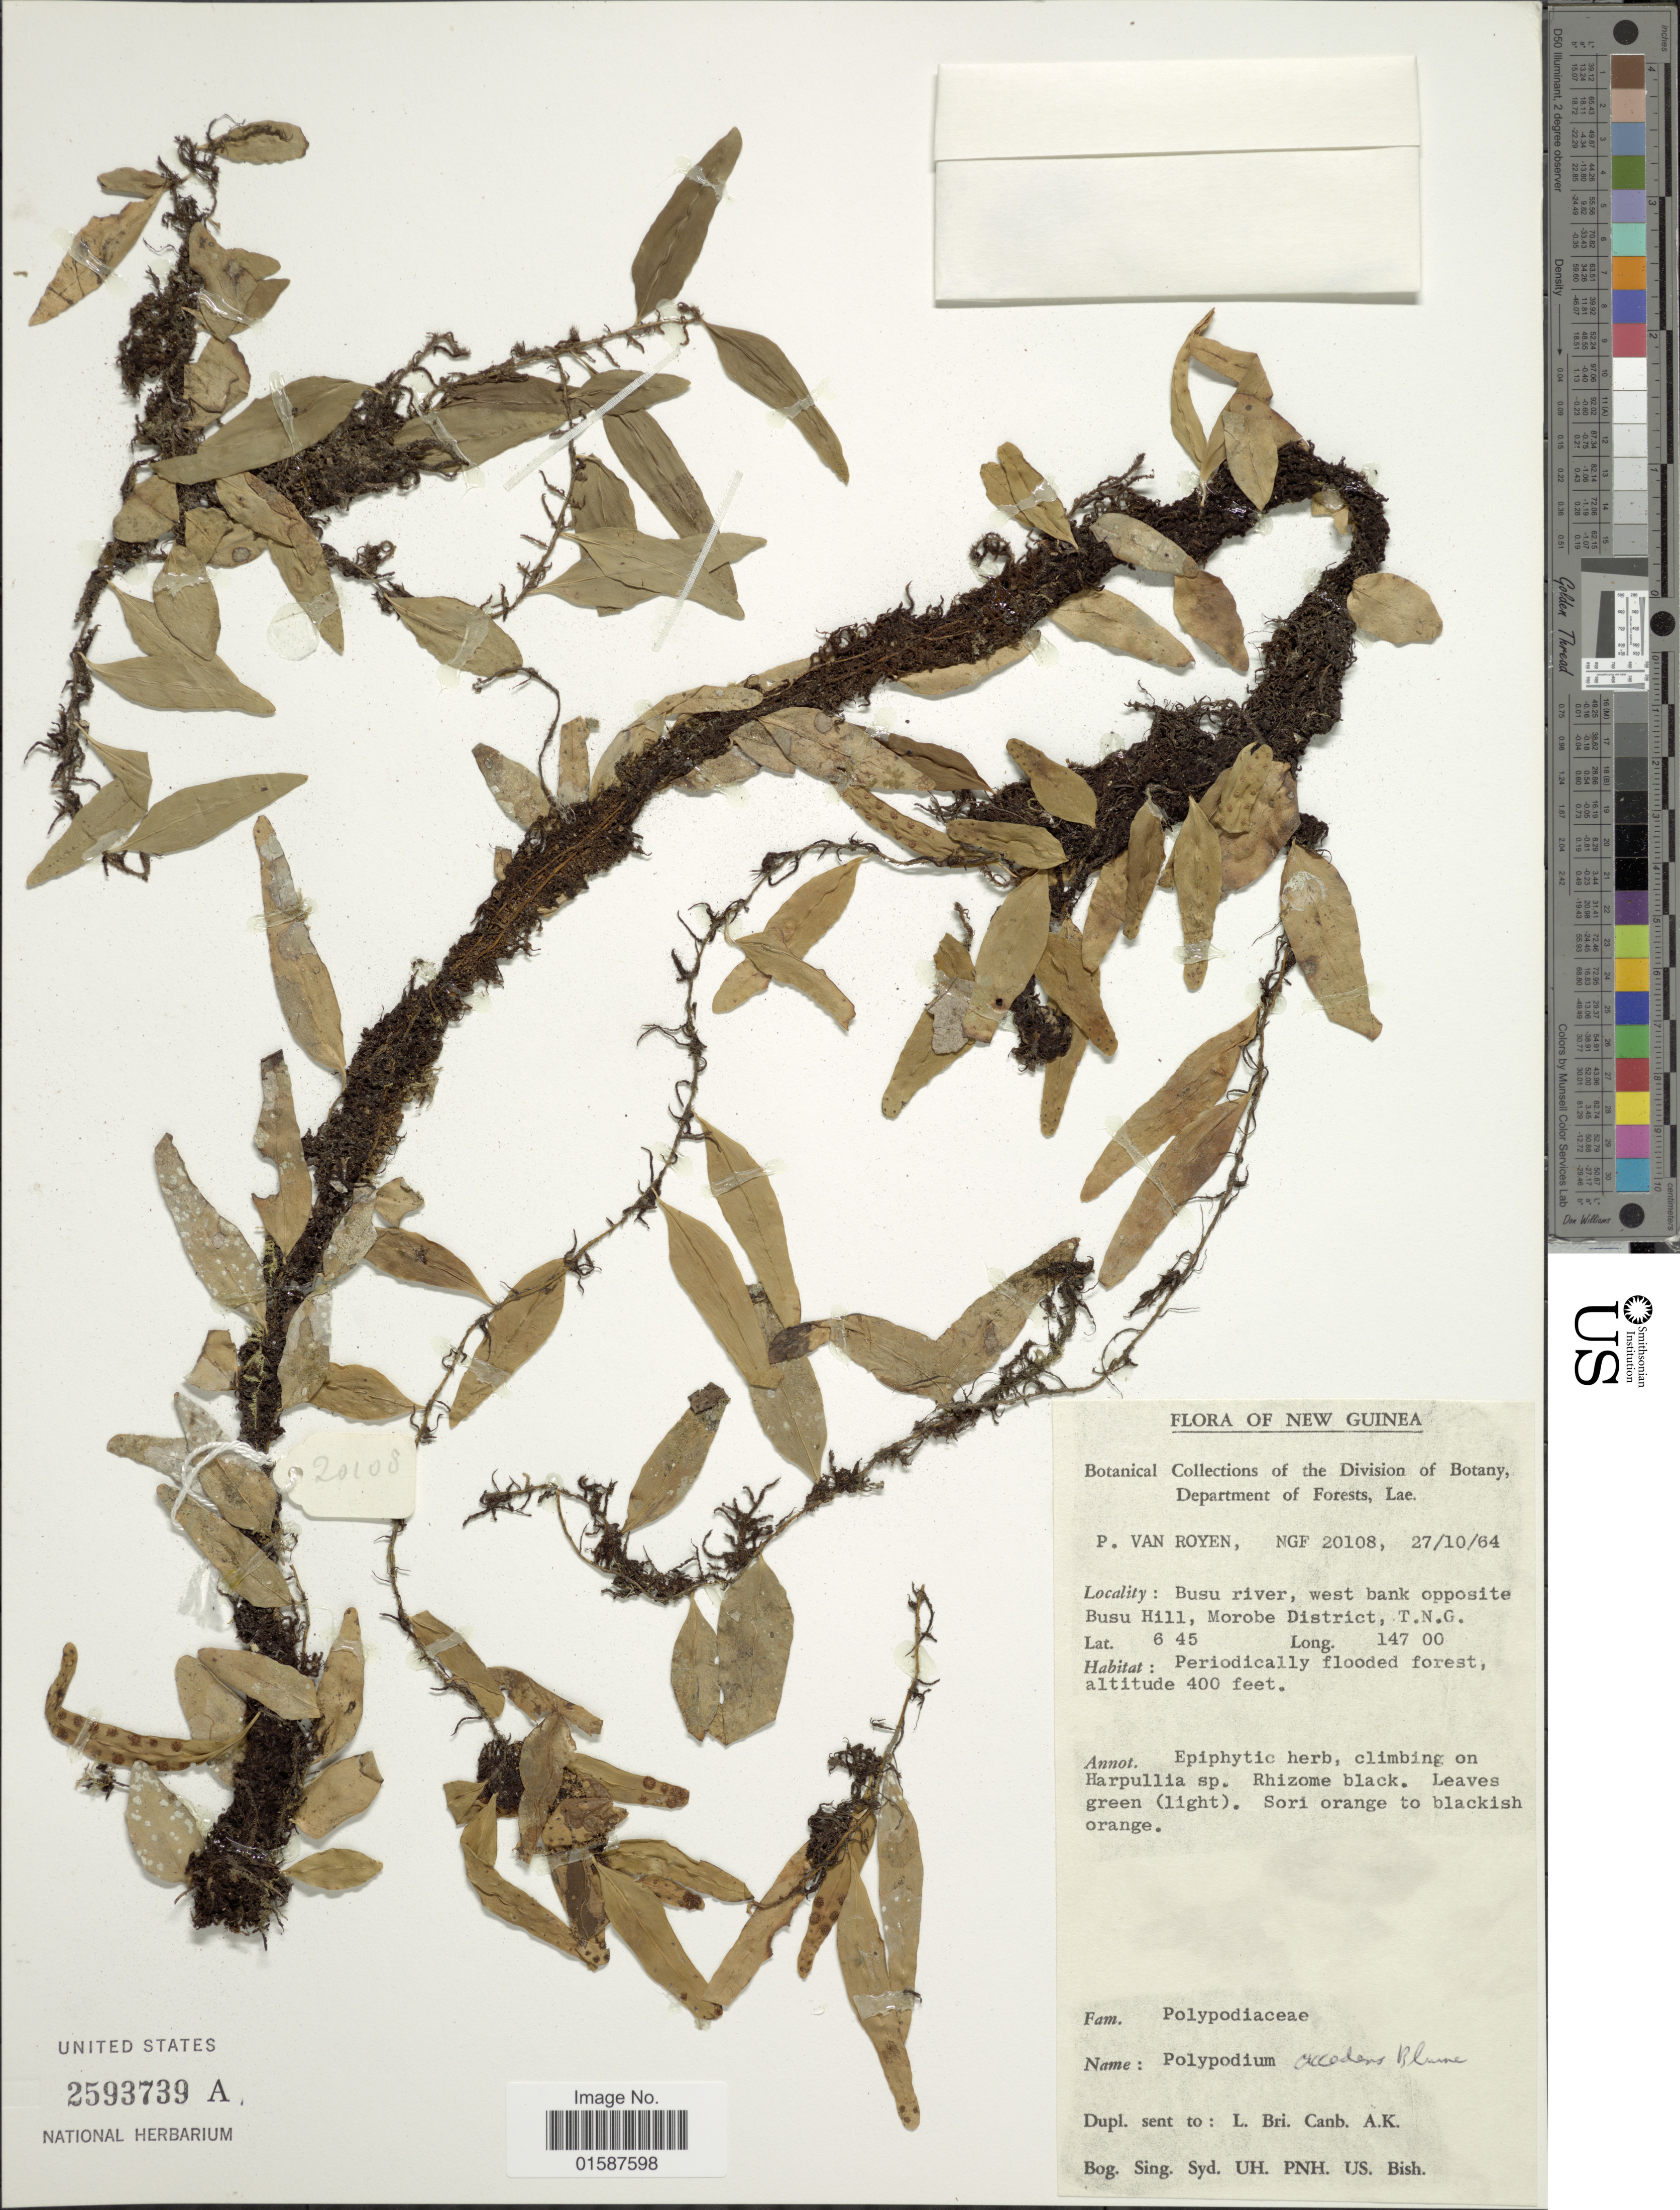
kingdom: Plantae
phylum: Tracheophyta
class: Polypodiopsida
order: Polypodiales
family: Polypodiaceae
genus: Lemmaphyllum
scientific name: Lemmaphyllum accedens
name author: (Blume) Donk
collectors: P. van Royen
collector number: NGF20108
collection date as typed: Transcribed d/m/y: 27/10/64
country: Papua New Guinea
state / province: Morobe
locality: Busu river, west bank opposite Busu Hill, T. N. G.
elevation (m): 122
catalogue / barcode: US 2593739A